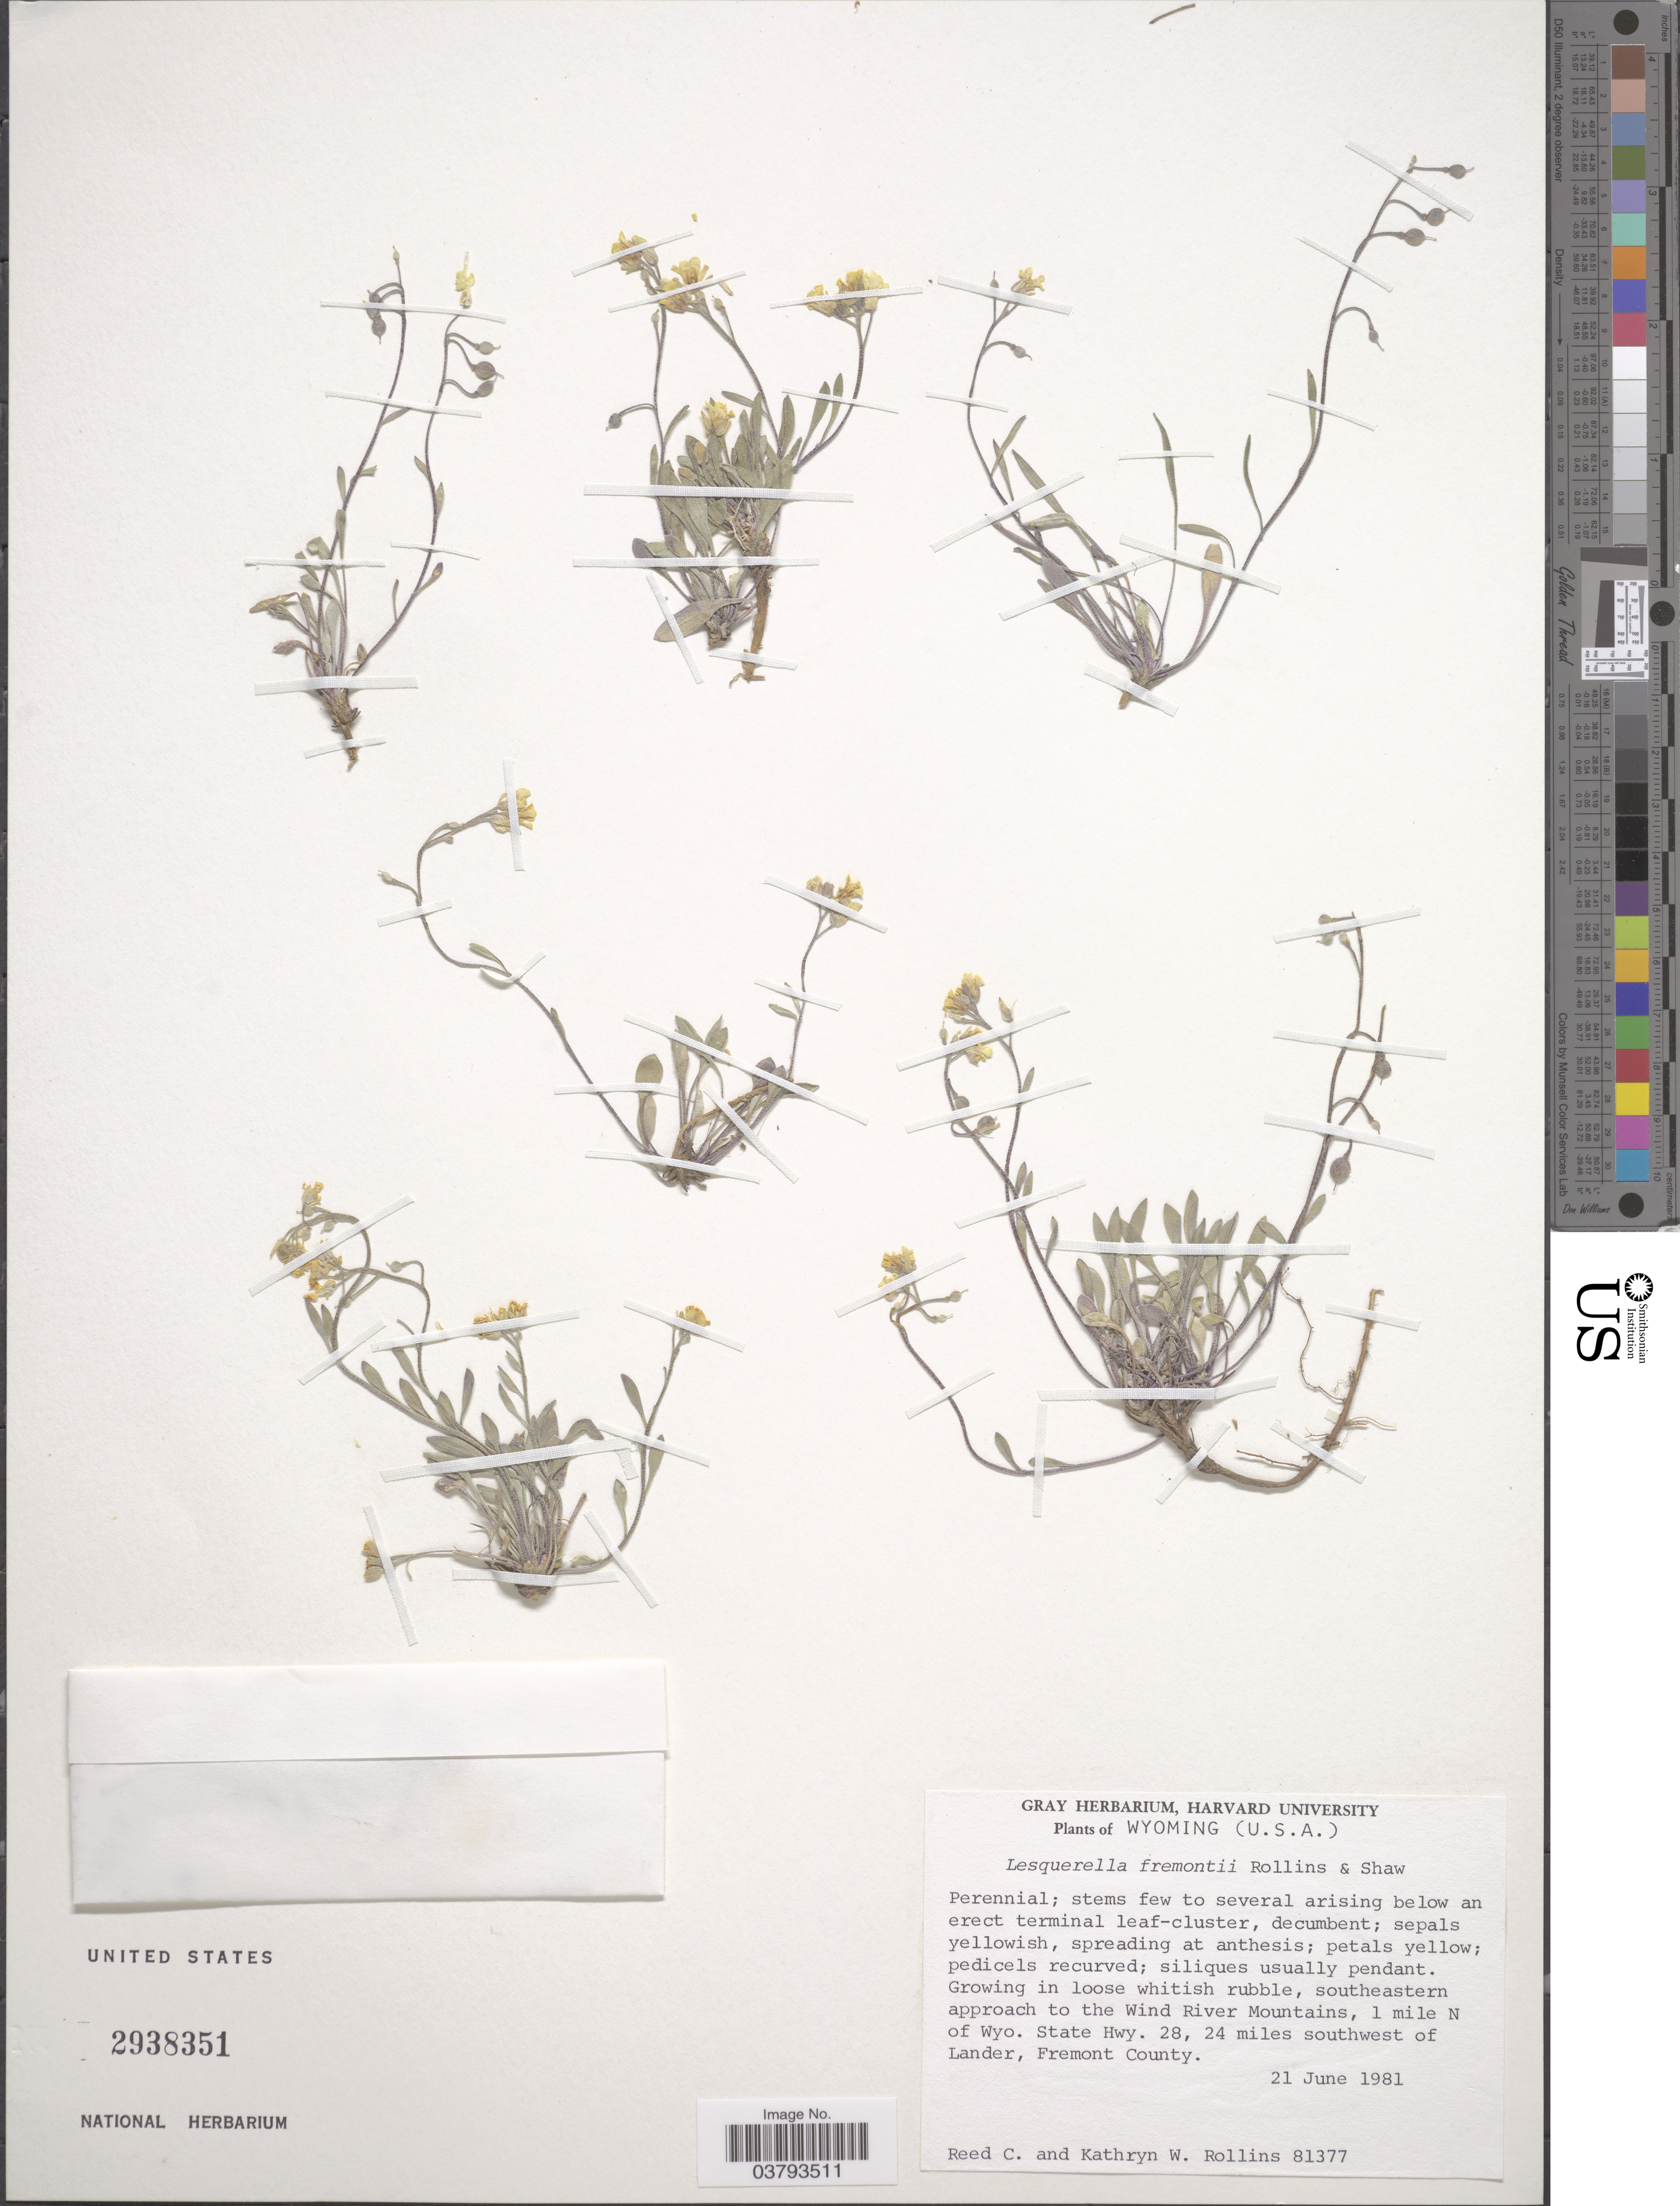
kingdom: Plantae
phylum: Tracheophyta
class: Magnoliopsida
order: Brassicales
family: Brassicaceae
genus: Lesquerella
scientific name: Lesquerella fremontii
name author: Rollins & E.A. Shaw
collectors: R. C. Rollins & K. W. Rollins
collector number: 81377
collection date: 1981-06-21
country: United States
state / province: Wyoming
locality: Growing in loose whitish rubble, southeastern approach to the Wind River Mountains, 1 mile N of Wyo. State Hwy, 28, 24 miles southwest of Lander, Fremont County.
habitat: growing in loose whitish rubble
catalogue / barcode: US 2938351